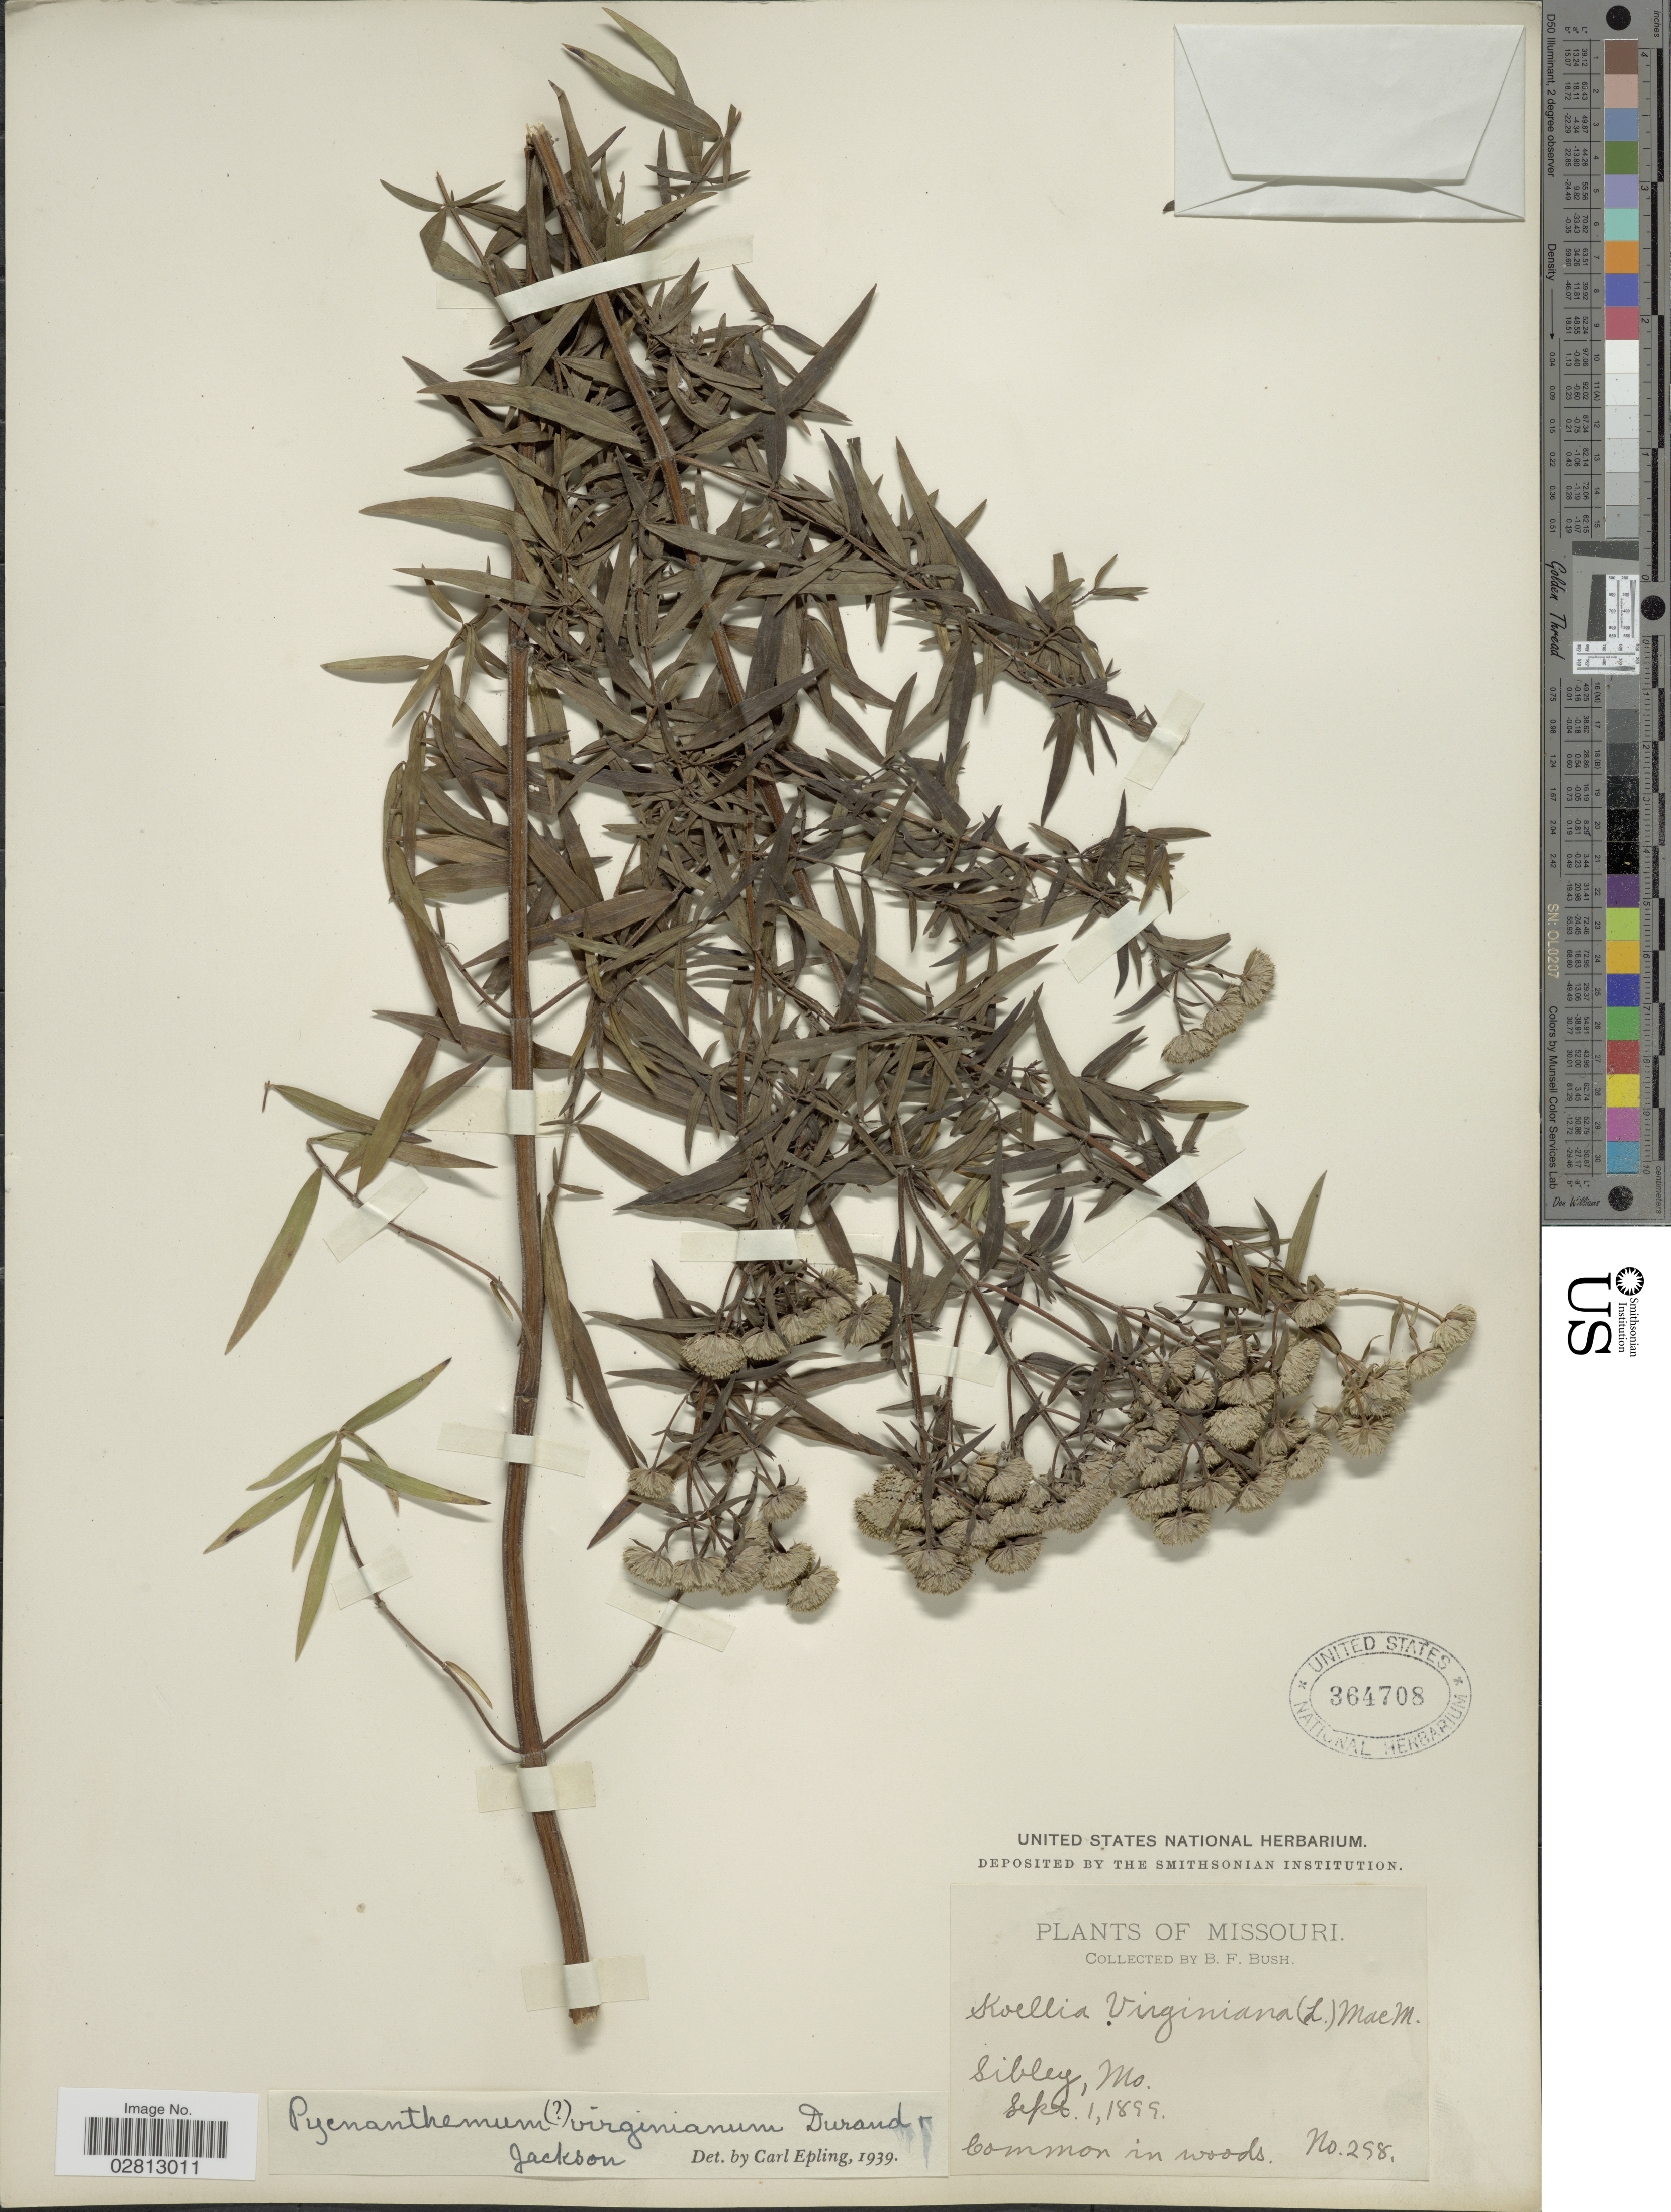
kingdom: Plantae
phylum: Tracheophyta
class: Magnoliopsida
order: Lamiales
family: Lamiaceae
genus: Pycnanthemum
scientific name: Pycnanthemum virginianum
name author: (L.) Durand & B.D. Jacks. ex B.L. Rob. & Fernald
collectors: B. F. Bush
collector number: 258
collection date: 1899-09-01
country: United States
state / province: Missouri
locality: Sibley.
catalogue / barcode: US 364708